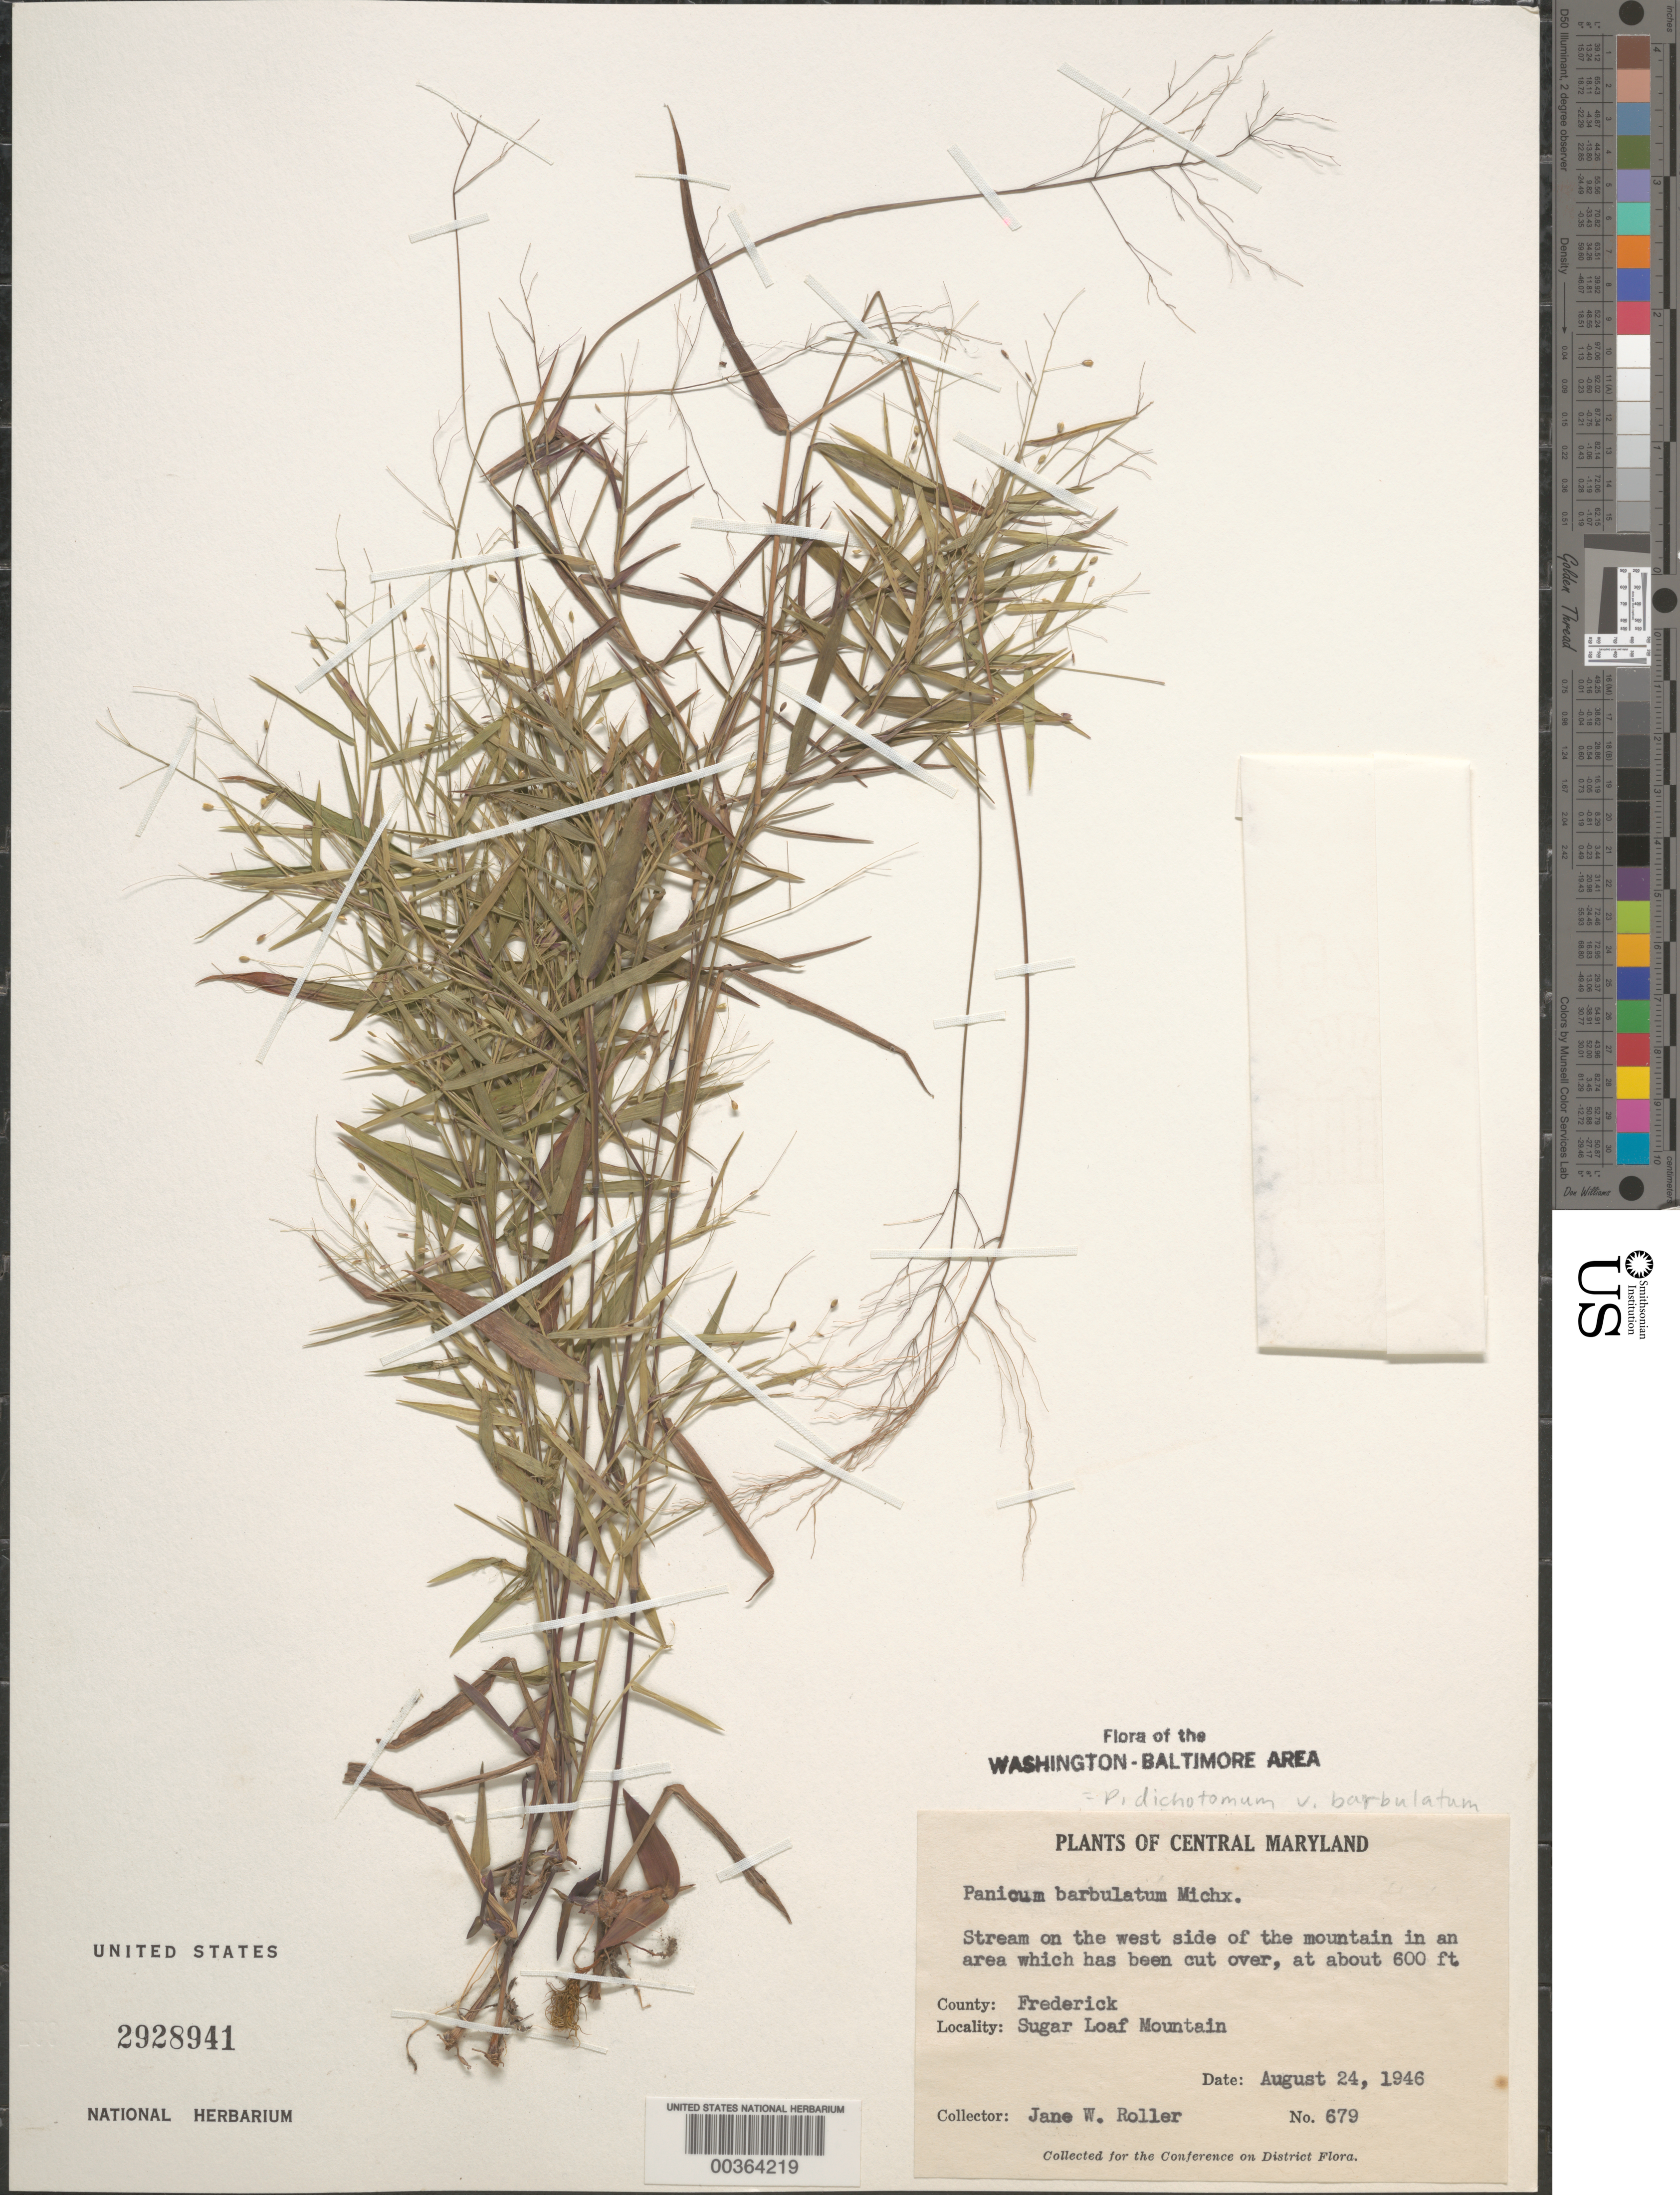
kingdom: Plantae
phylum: Tracheophyta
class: Liliopsida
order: Poales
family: Poaceae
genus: Dichanthelium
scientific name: Dichanthelium dichotomum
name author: (L.) Gould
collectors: J. W. Roller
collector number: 679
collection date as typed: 24 Aug 1946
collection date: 1946-08-24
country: United States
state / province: Maryland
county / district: Frederick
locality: Sugar Loaf Mountain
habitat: Cut over area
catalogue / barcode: US 2928941